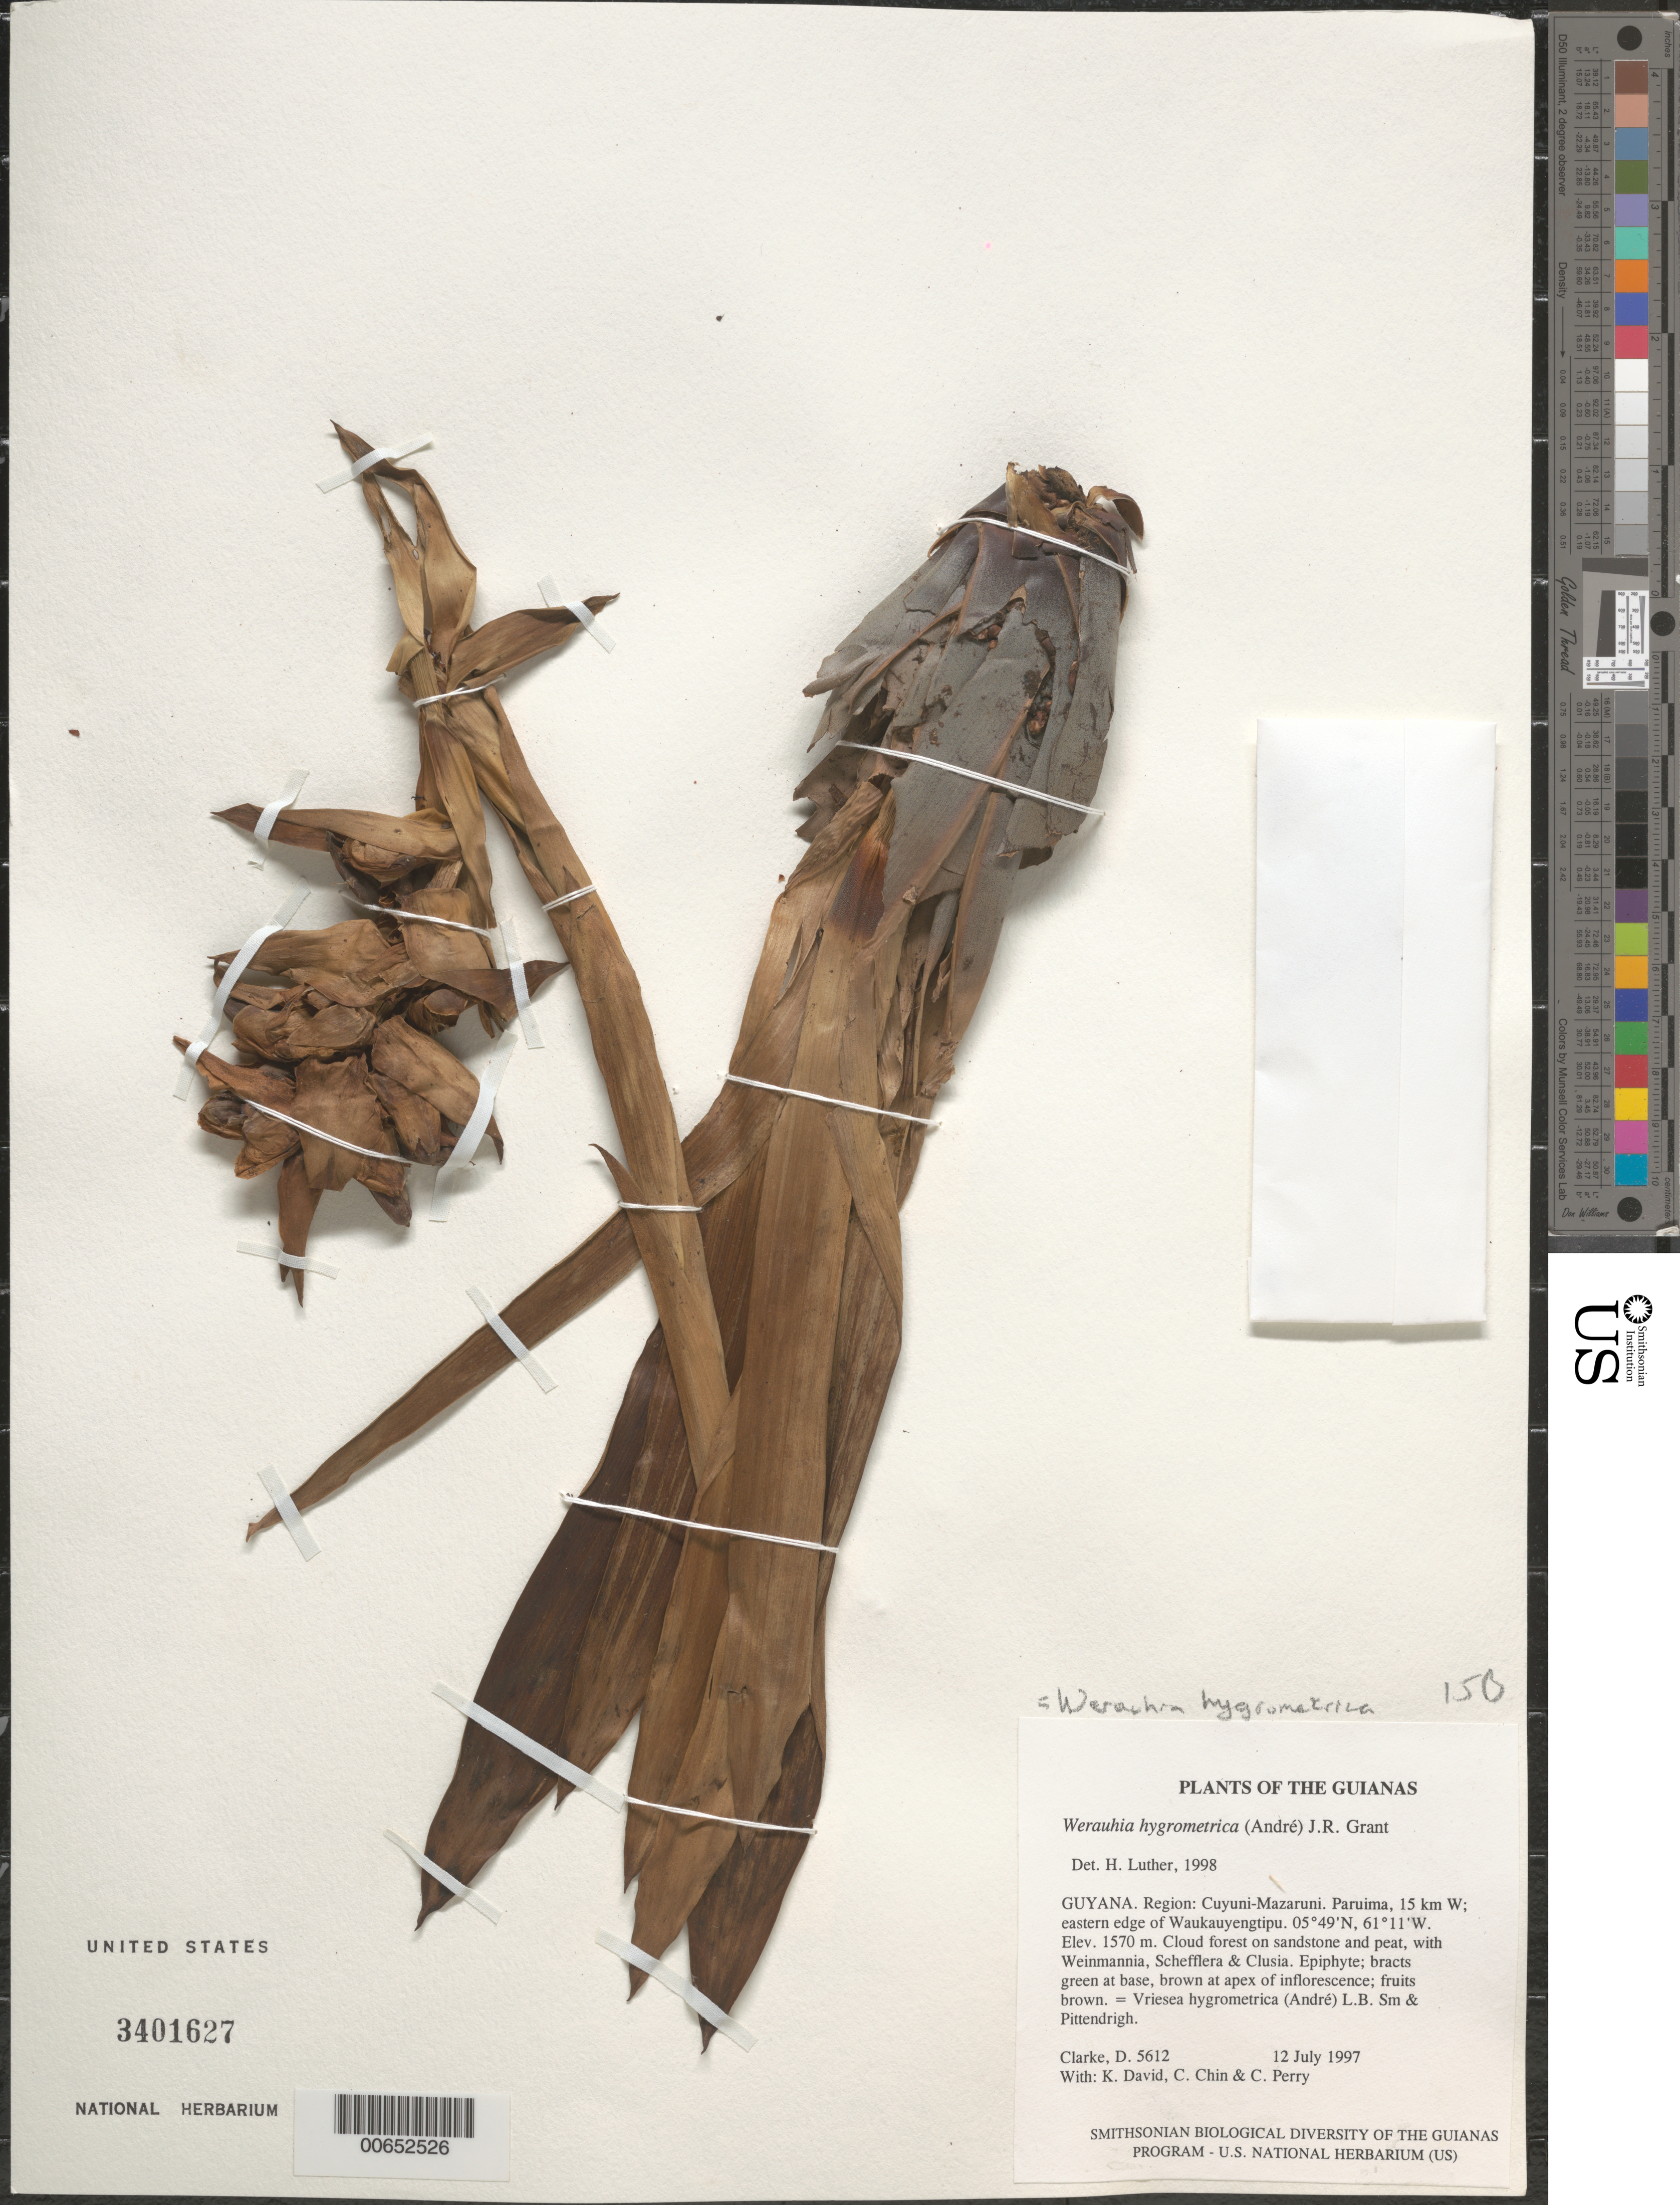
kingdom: Plantae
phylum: Tracheophyta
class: Liliopsida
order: Poales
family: Bromeliaceae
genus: Werauhia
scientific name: Werauhia hygrometrica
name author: (André) J.R. Grant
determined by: Luther, Harry E.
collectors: H. D. Clarke, K. David, C. Chin & C. Perry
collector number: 5612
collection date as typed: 12 July 1997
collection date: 1997-07-12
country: Guyana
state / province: Cuyuni-Mazaruni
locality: Paruima, 15 km W; eastern edge of Waukauyengtipu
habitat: Cloud forest on sandstone and peat, with Weinmannia, Schefflera & Clusia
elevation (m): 1570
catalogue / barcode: US 3401627